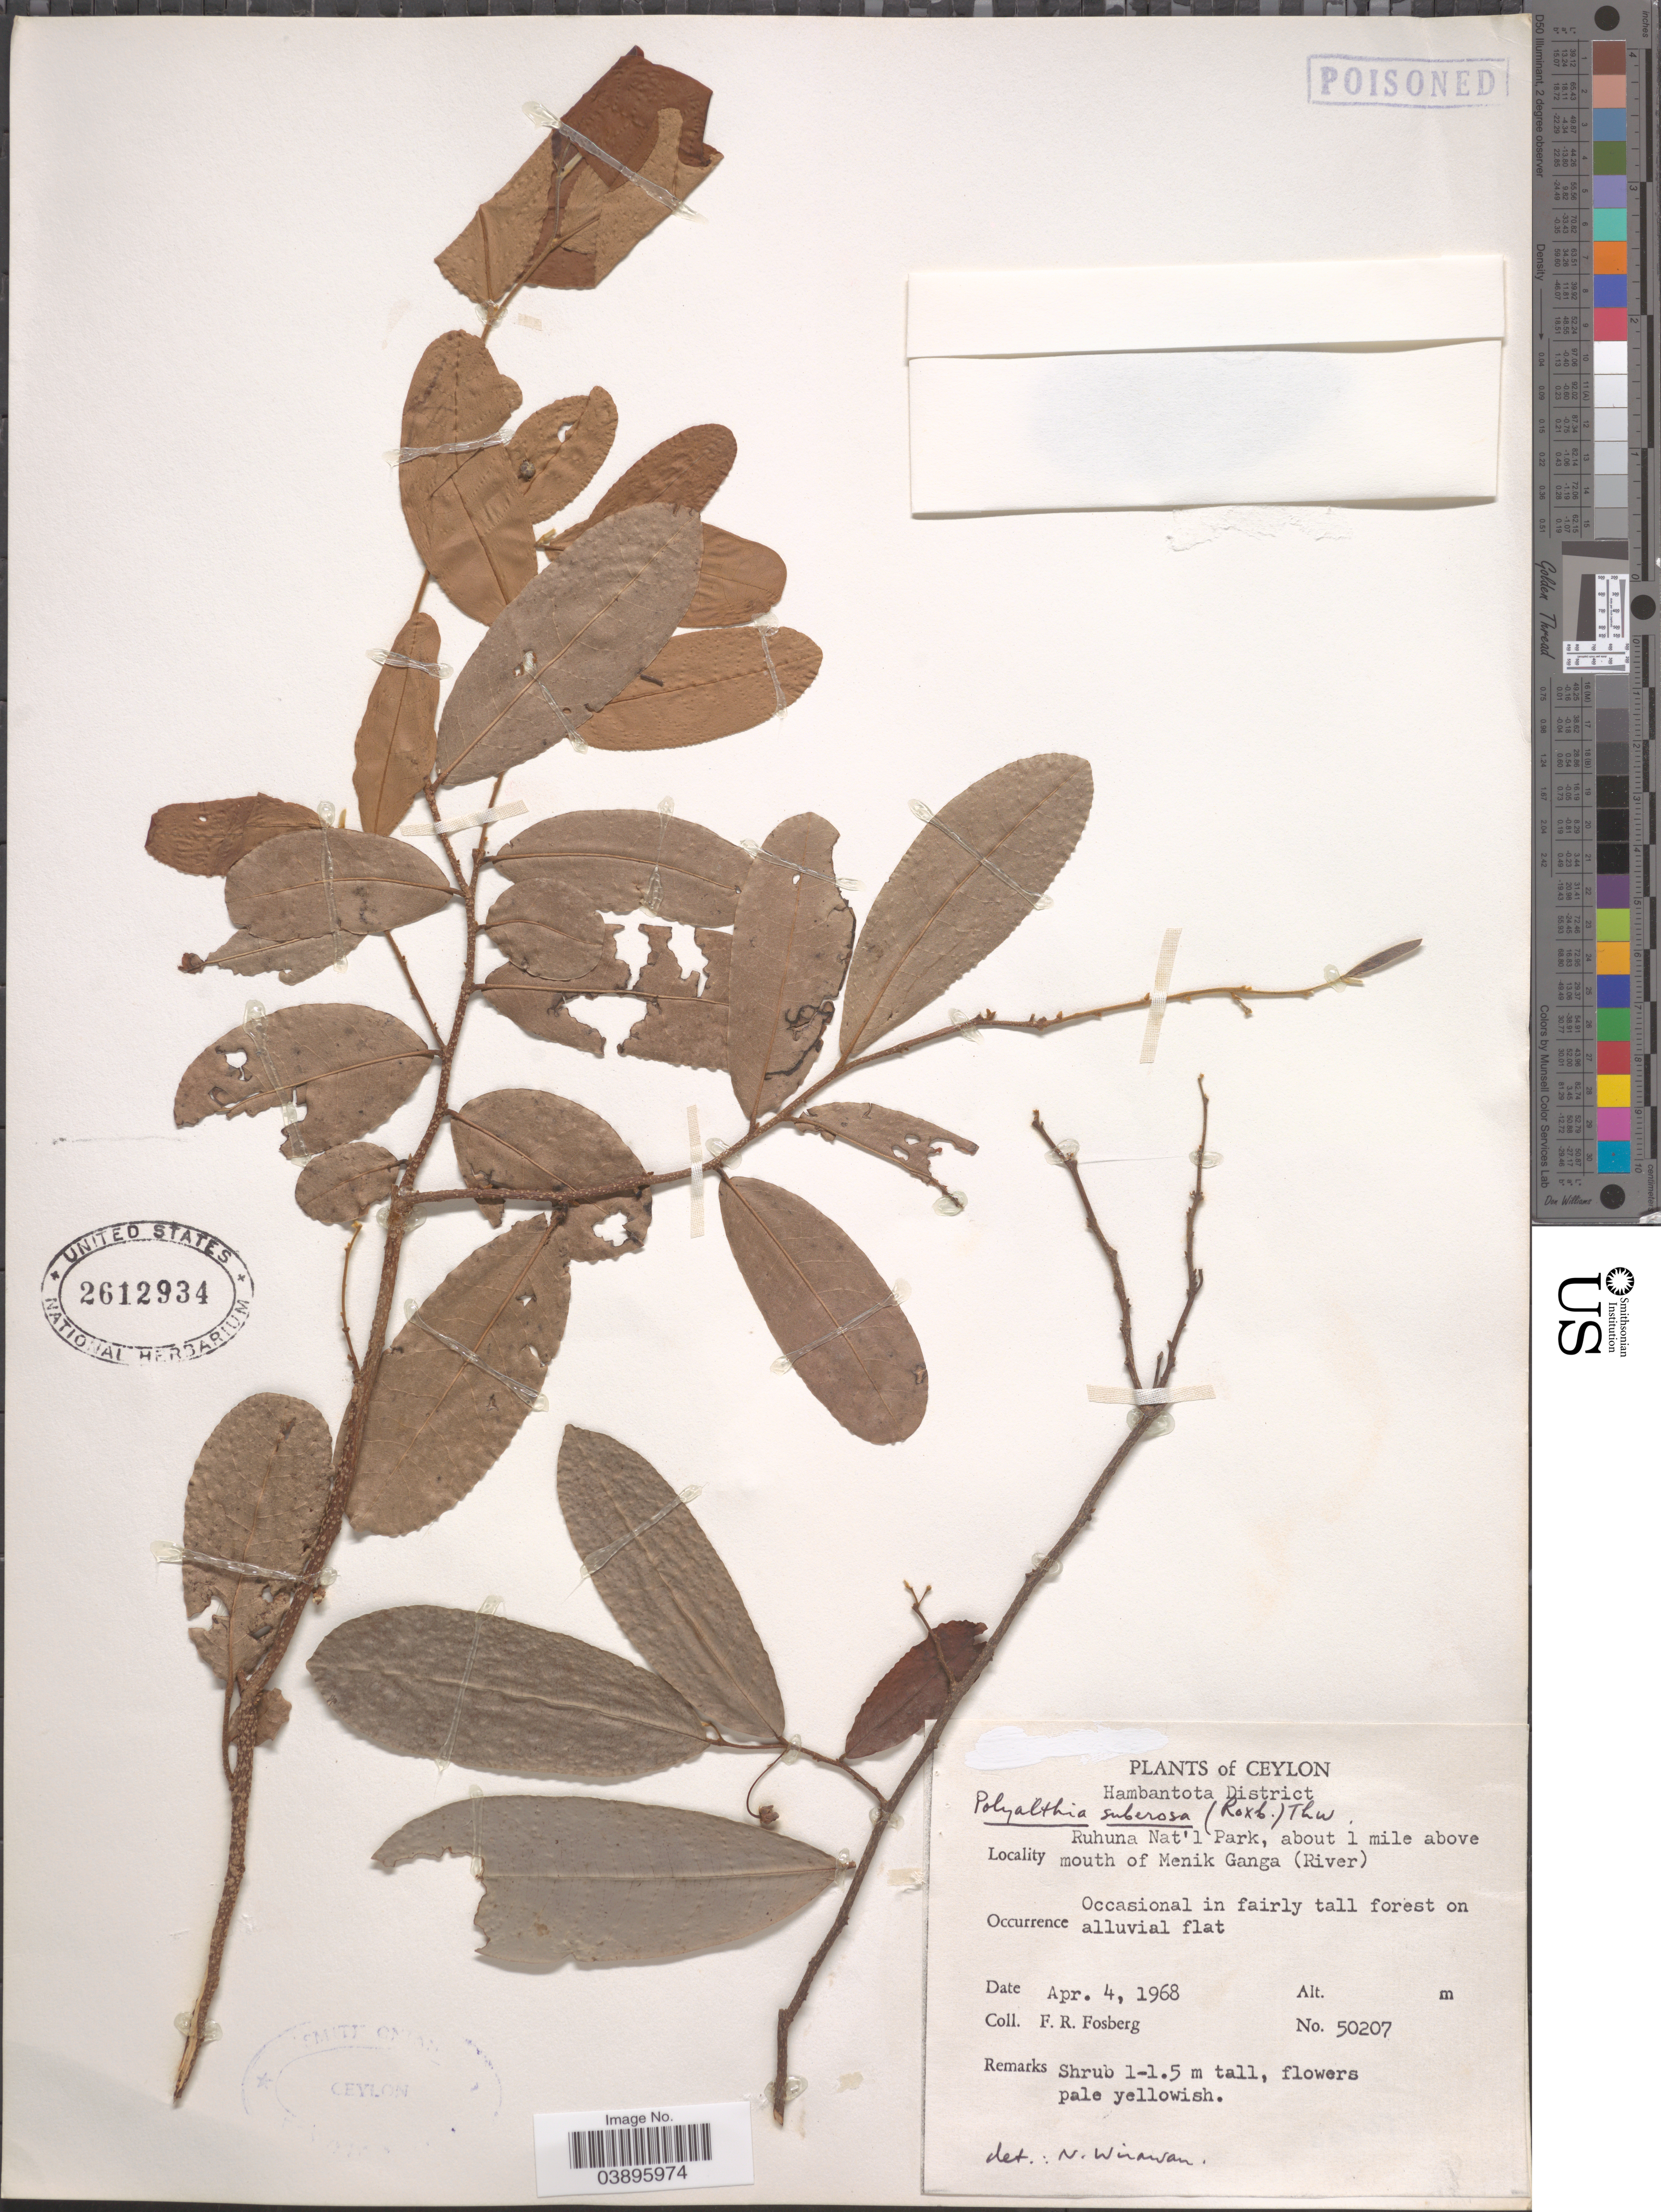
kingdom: Plantae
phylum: Tracheophyta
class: Magnoliopsida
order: Magnoliales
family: Annonaceae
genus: Polyalthia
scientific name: Polyalthia suberosa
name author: (Roxb.) Thwaites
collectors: F. R. Fosberg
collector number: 50207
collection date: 1968-04-04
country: Sri Lanka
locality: Ceylon. Hambantota District. Ruhuna Nat'l Park, about 1 mile above mouth of Menik Ganga (River). On alluvial flat.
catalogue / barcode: US 2612934